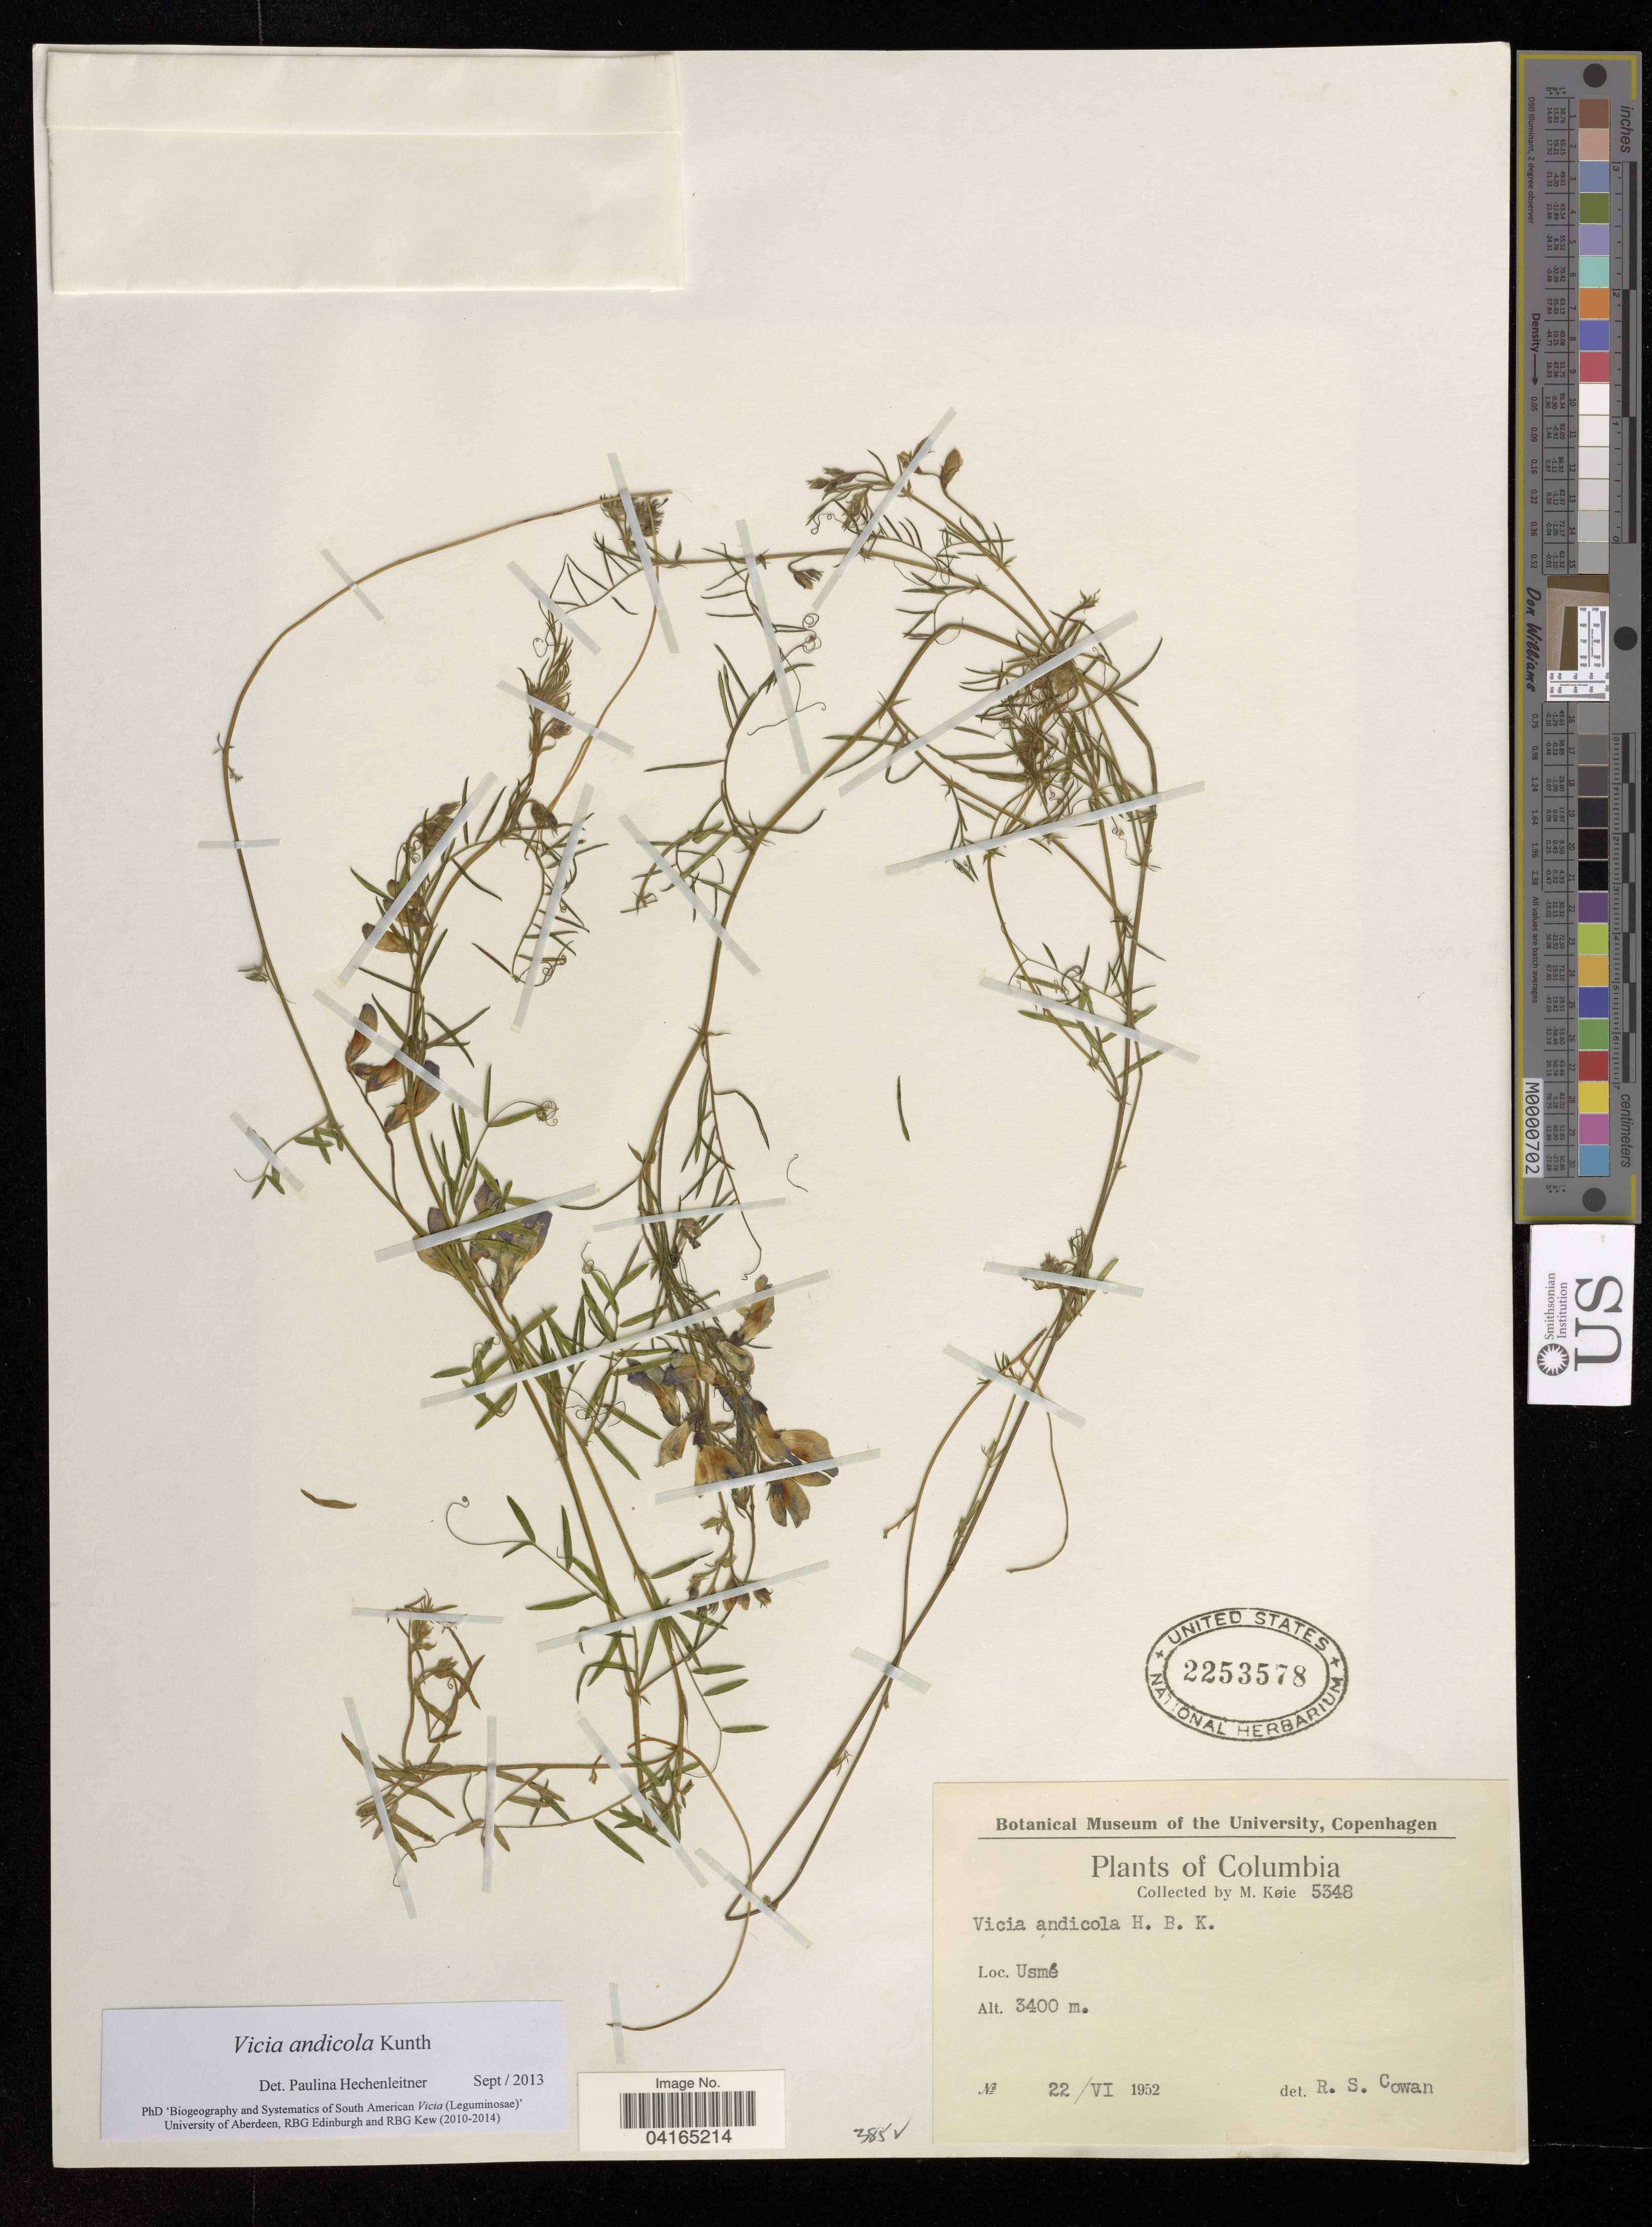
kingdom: Plantae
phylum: Tracheophyta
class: Magnoliopsida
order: Fabales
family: Fabaceae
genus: Vicia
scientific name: Vicia andicola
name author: Kunth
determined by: Hechenleitner, Paulina, RBG Edinburgh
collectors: M. Koie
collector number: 5348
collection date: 1952-06-22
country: Colombia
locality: Usmé.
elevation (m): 3400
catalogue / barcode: US 2253578